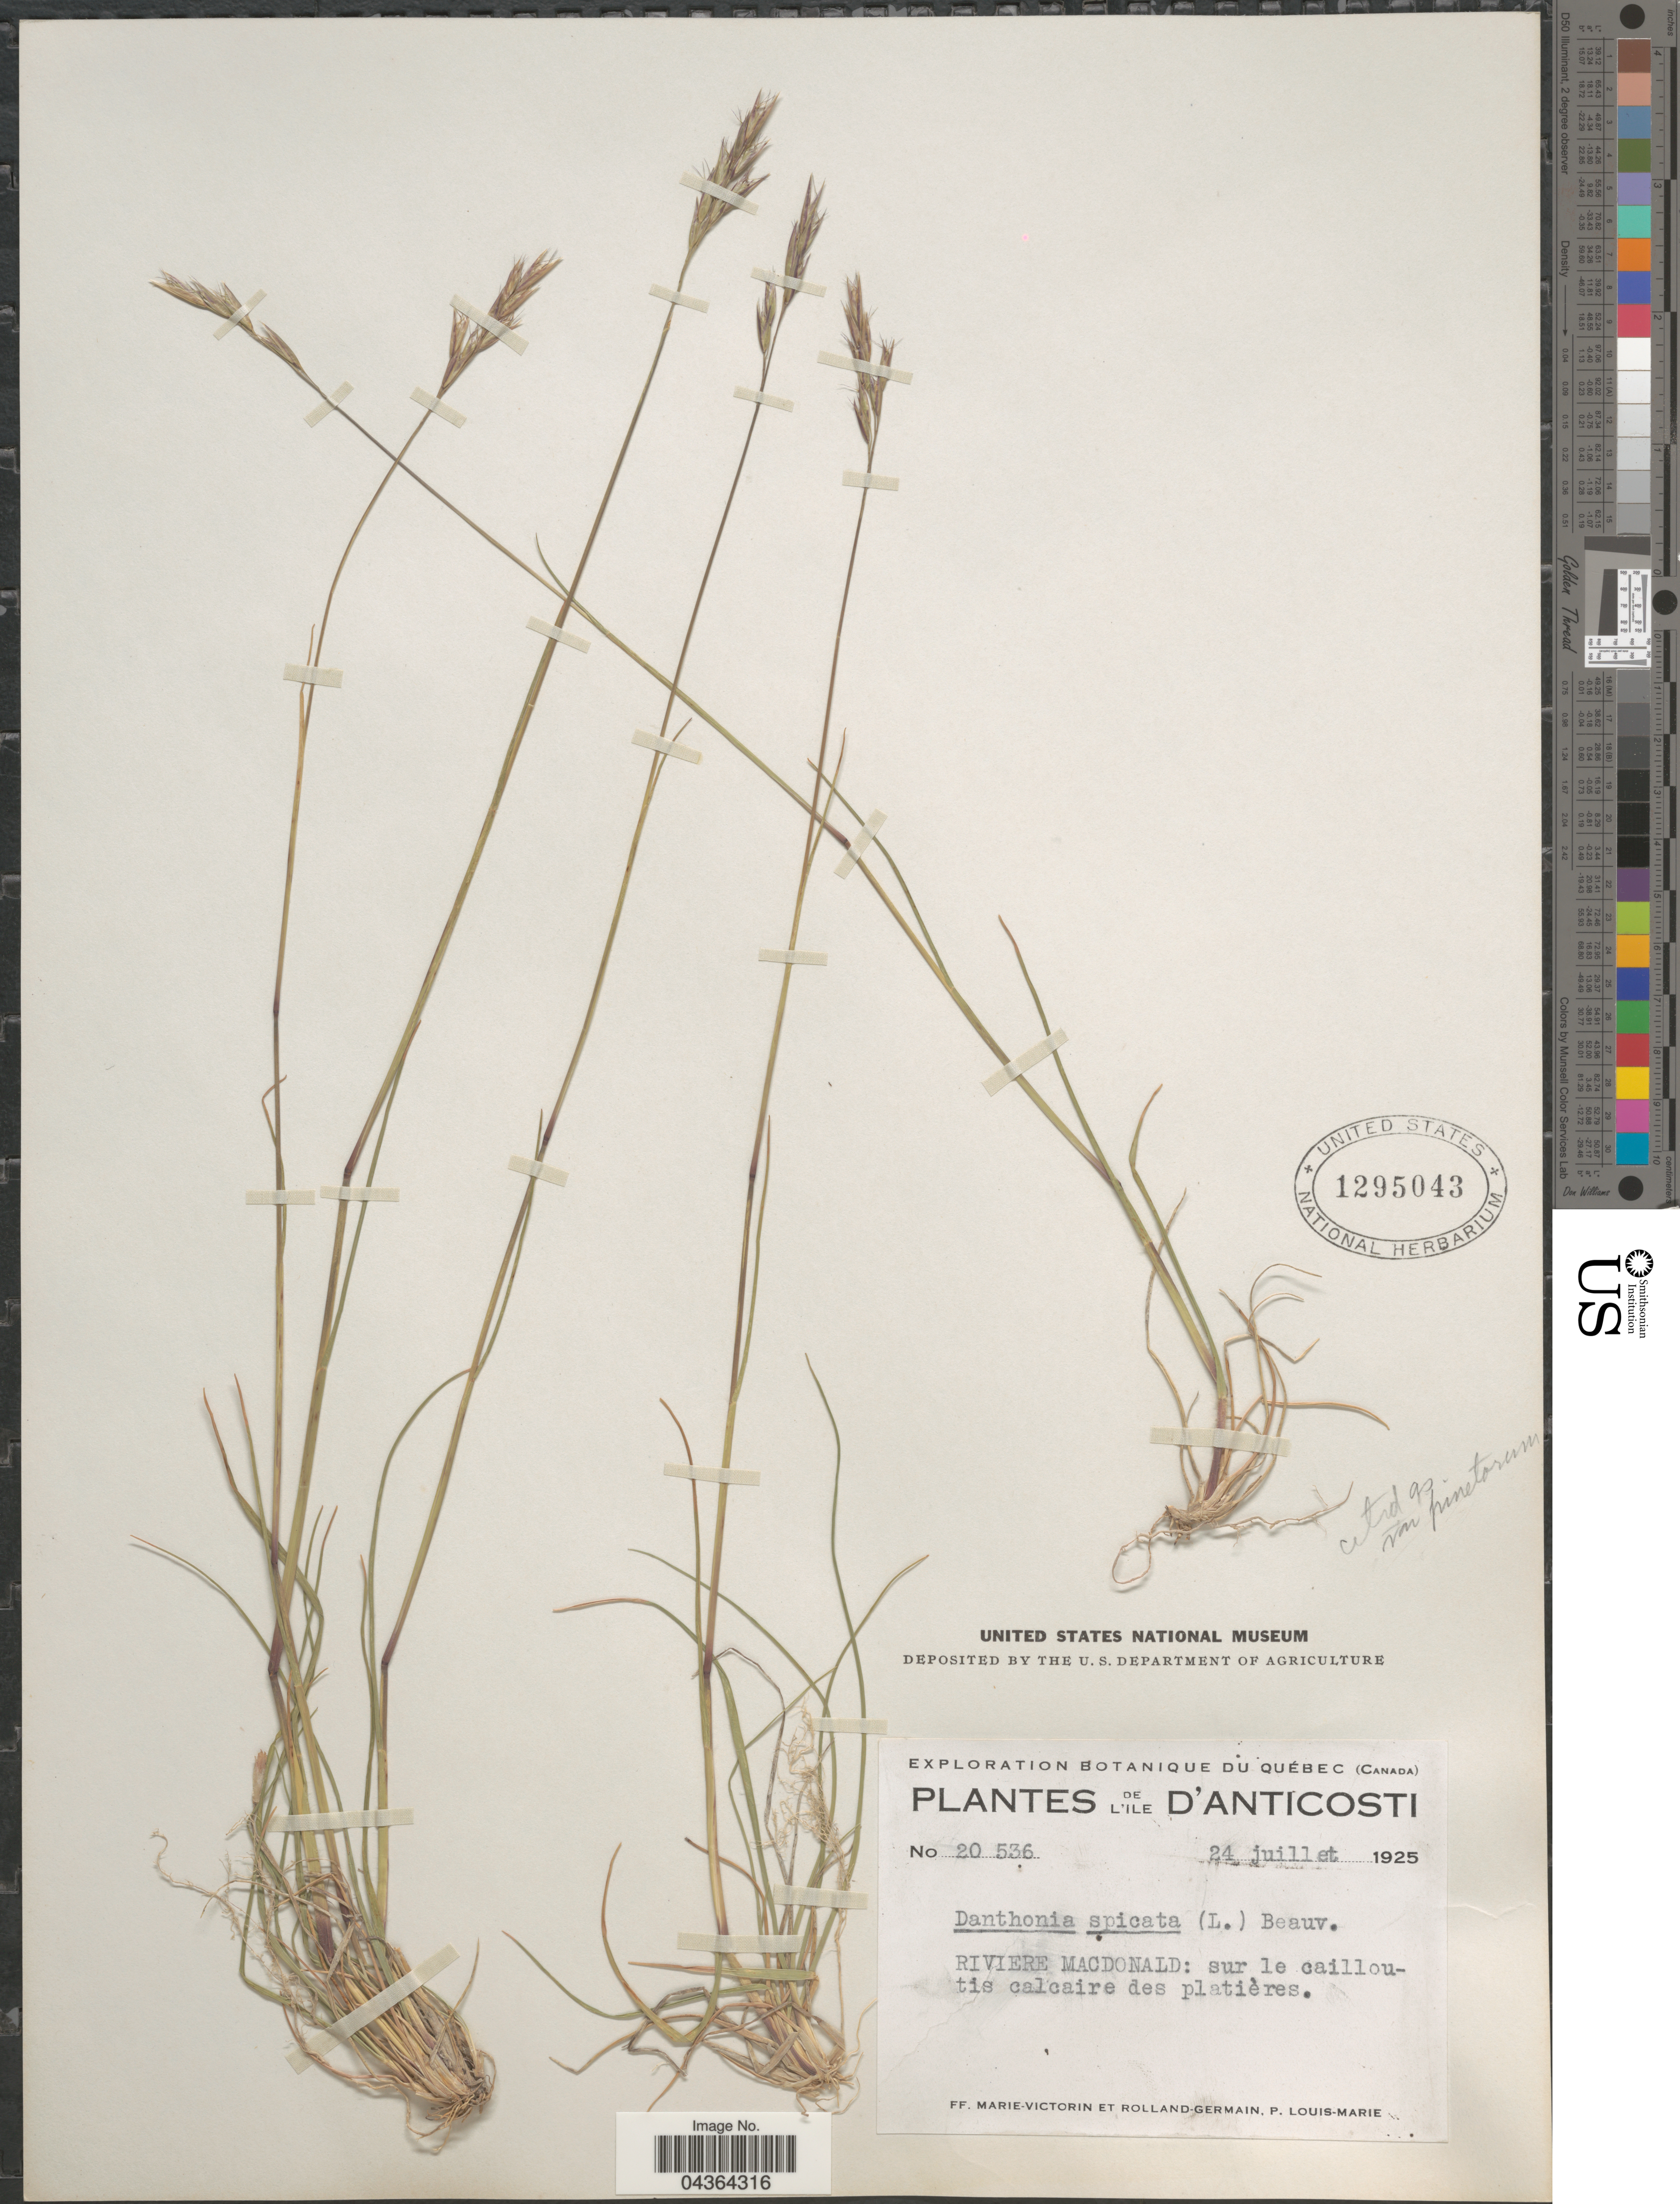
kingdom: Plantae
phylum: Tracheophyta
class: Liliopsida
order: Poales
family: Poaceae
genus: Danthonia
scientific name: Danthonia spicata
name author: (L.) P. Beauv. ex Roem. & Schult.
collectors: F. Marie-Victorin, Rolland-Germain & L.-M. LaLonde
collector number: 20536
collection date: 1925-07-24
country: Canada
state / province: Quebec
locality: Exploration Botanique du Québec (Canada). L'Ile d'Anticosti. Riviere Macdonald: sur le cailloutis calcaire des platières.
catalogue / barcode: US 1295043